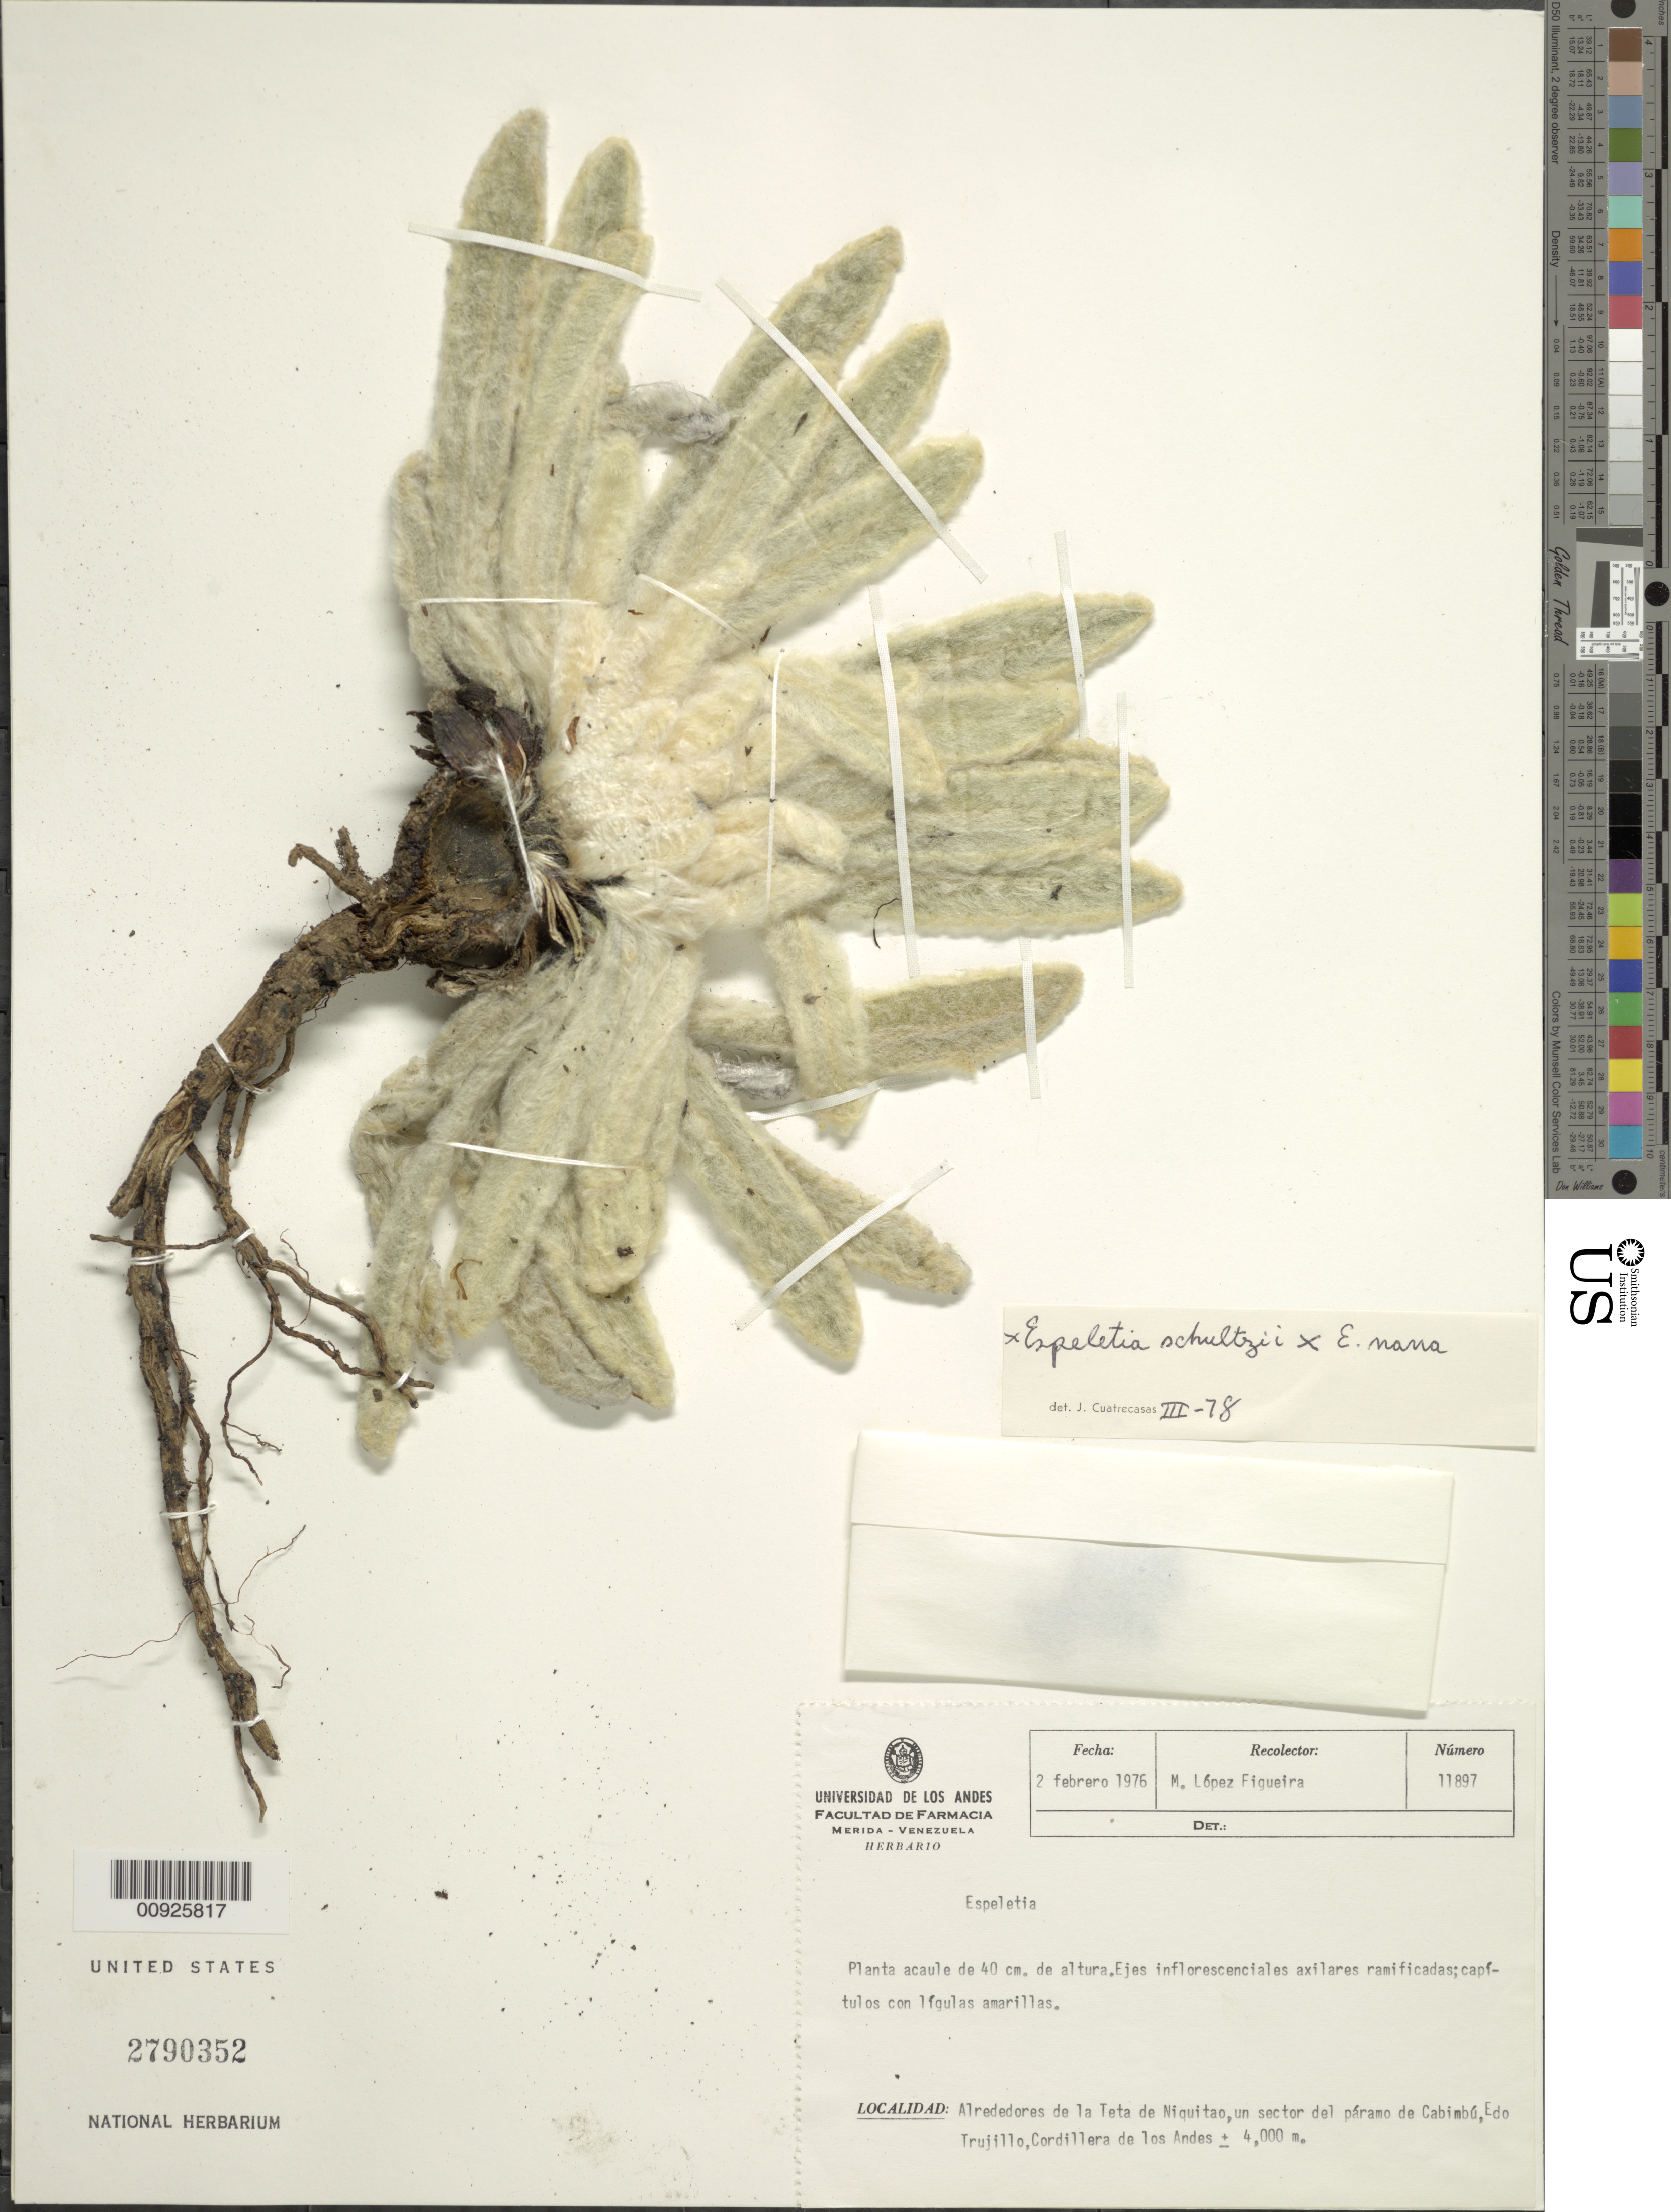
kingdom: Plantae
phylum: Tracheophyta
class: Magnoliopsida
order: Asterales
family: Asteraceae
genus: Espeletia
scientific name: Espeletia nana x E. schultzii Wedd.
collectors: M. López Figueiras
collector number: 11897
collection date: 1976-02-02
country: Venezuela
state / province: Trujillo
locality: Páramo de Cabimbú. Alrededores de la Teta de Niquitao, un sector del páramo de Cabimbú.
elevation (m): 4000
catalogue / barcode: US 2790352